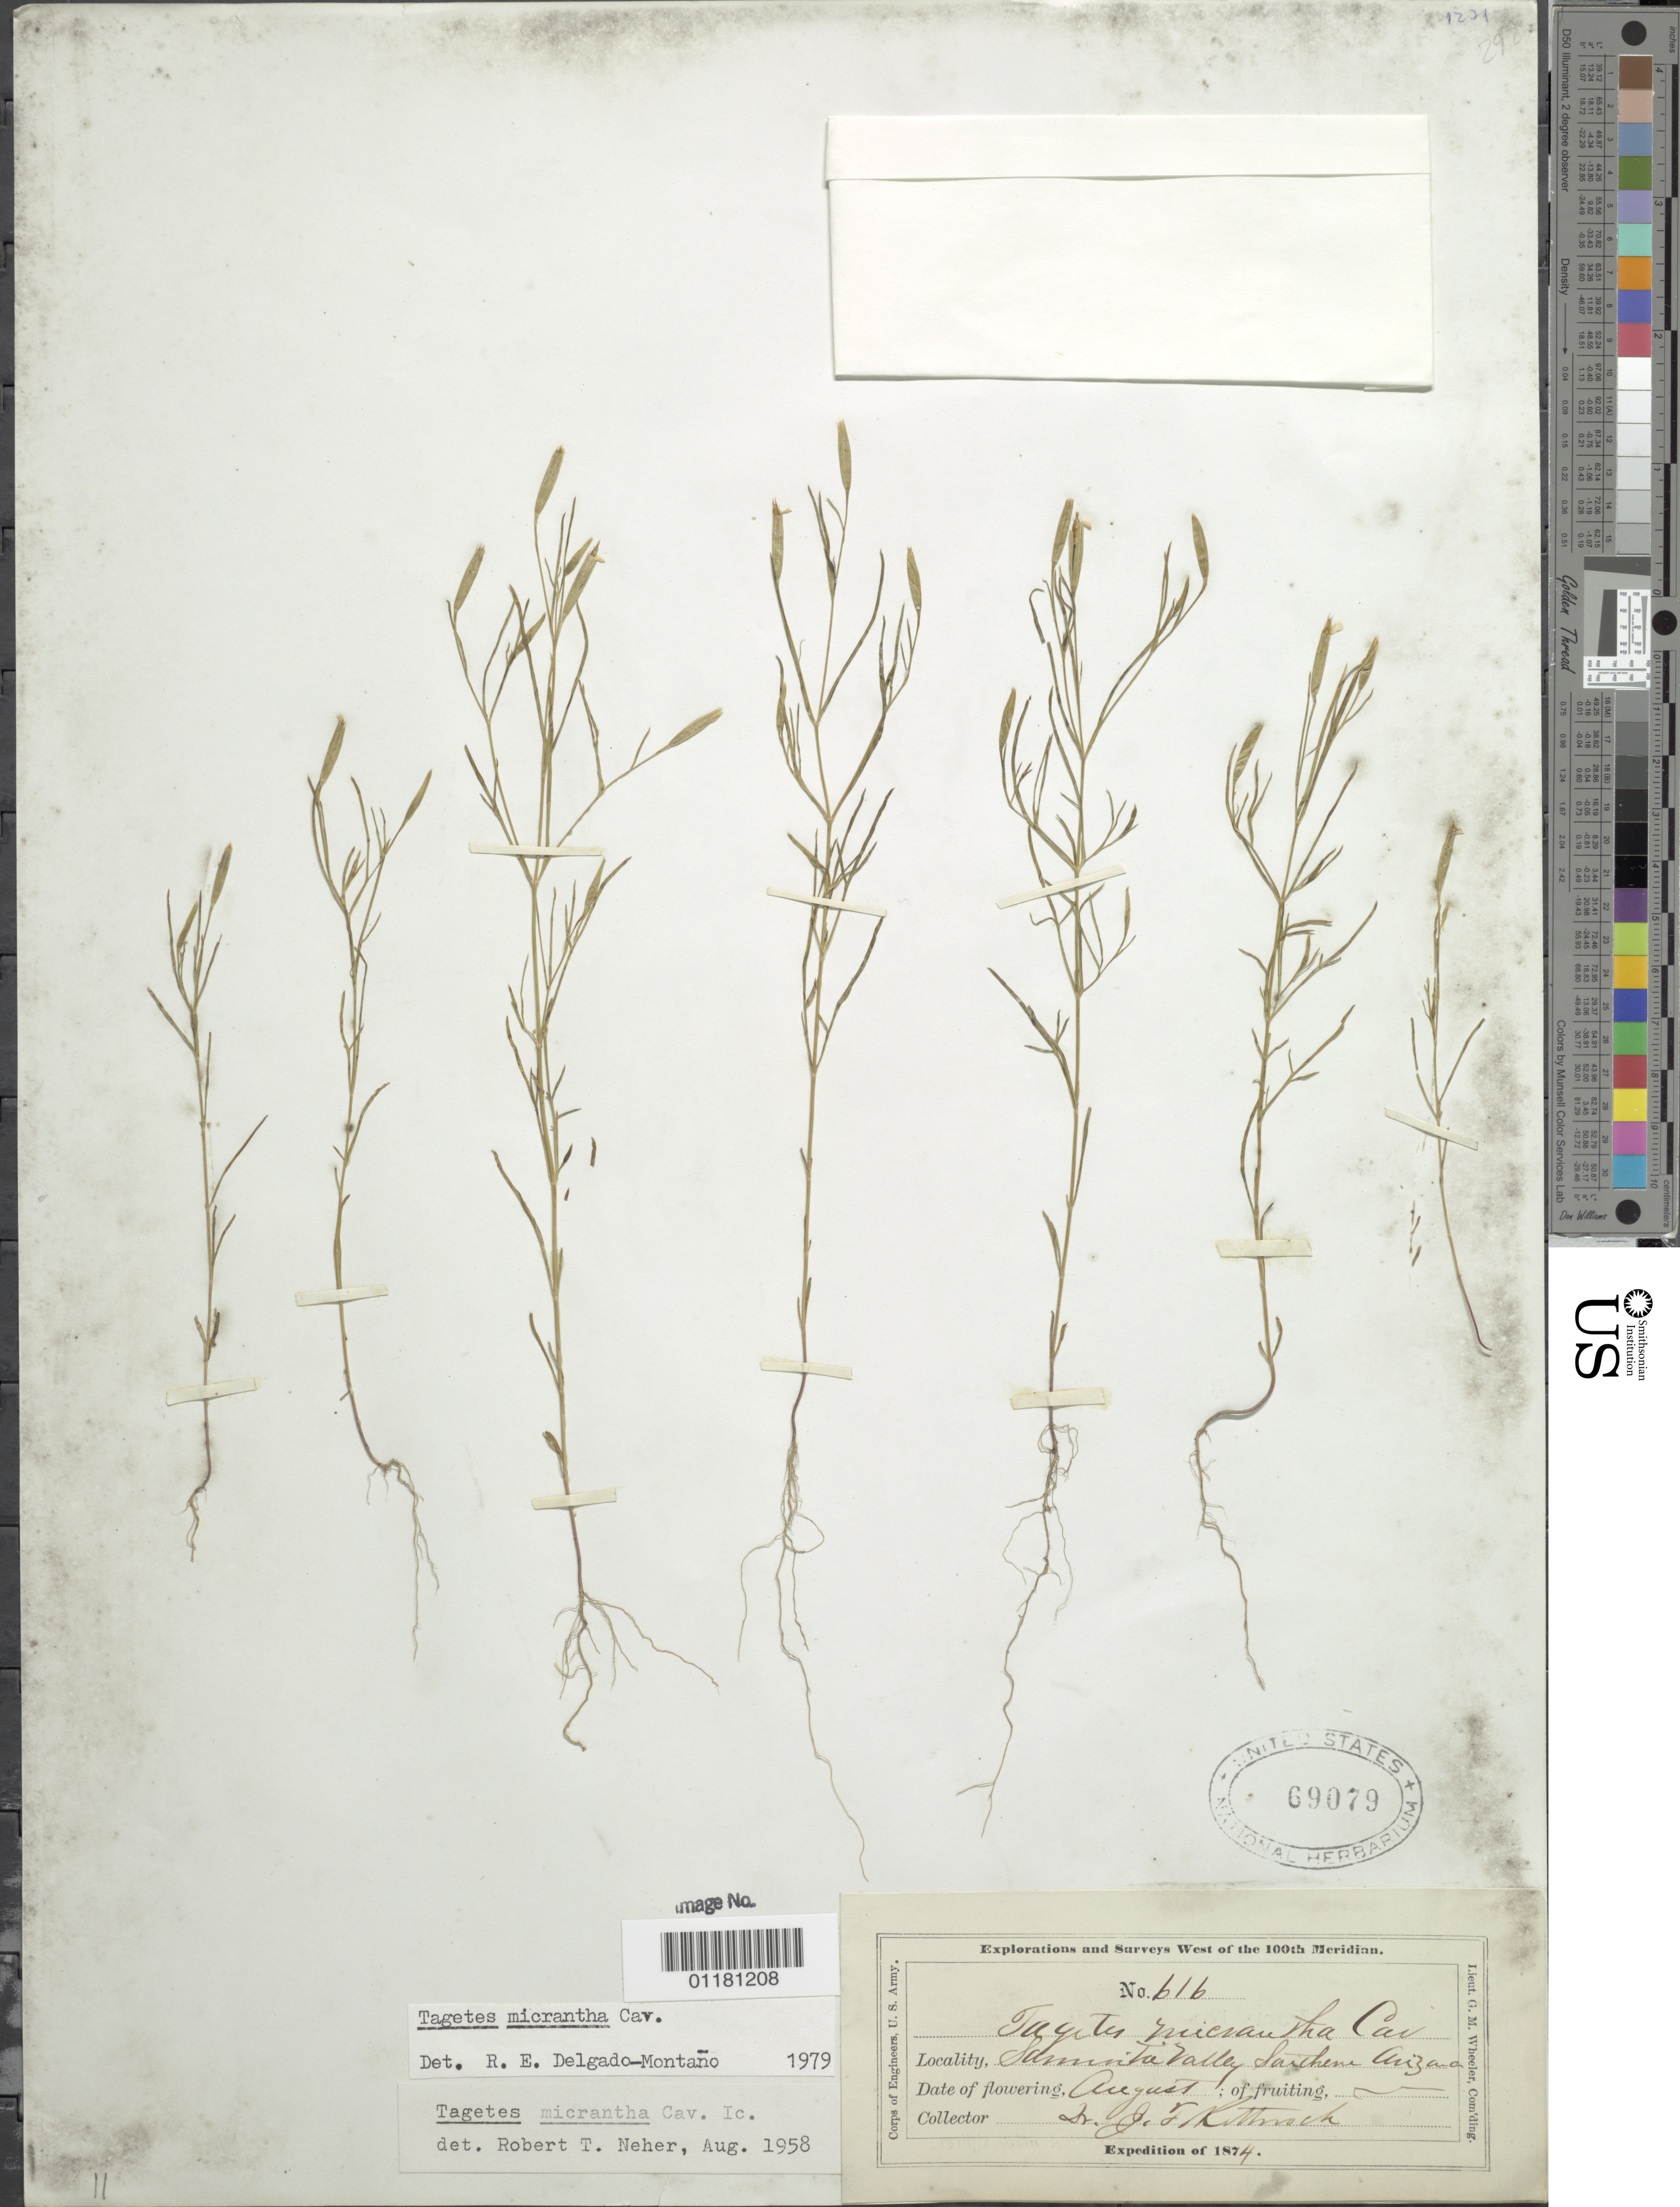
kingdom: Plantae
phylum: Tracheophyta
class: Magnoliopsida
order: Asterales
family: Asteraceae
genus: Tagetes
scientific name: Tagetes micrantha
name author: Cav.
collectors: J. T. Rothrock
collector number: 616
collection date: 1874-08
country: United States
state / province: Arizona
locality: Sonoita Valley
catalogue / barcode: US 69079